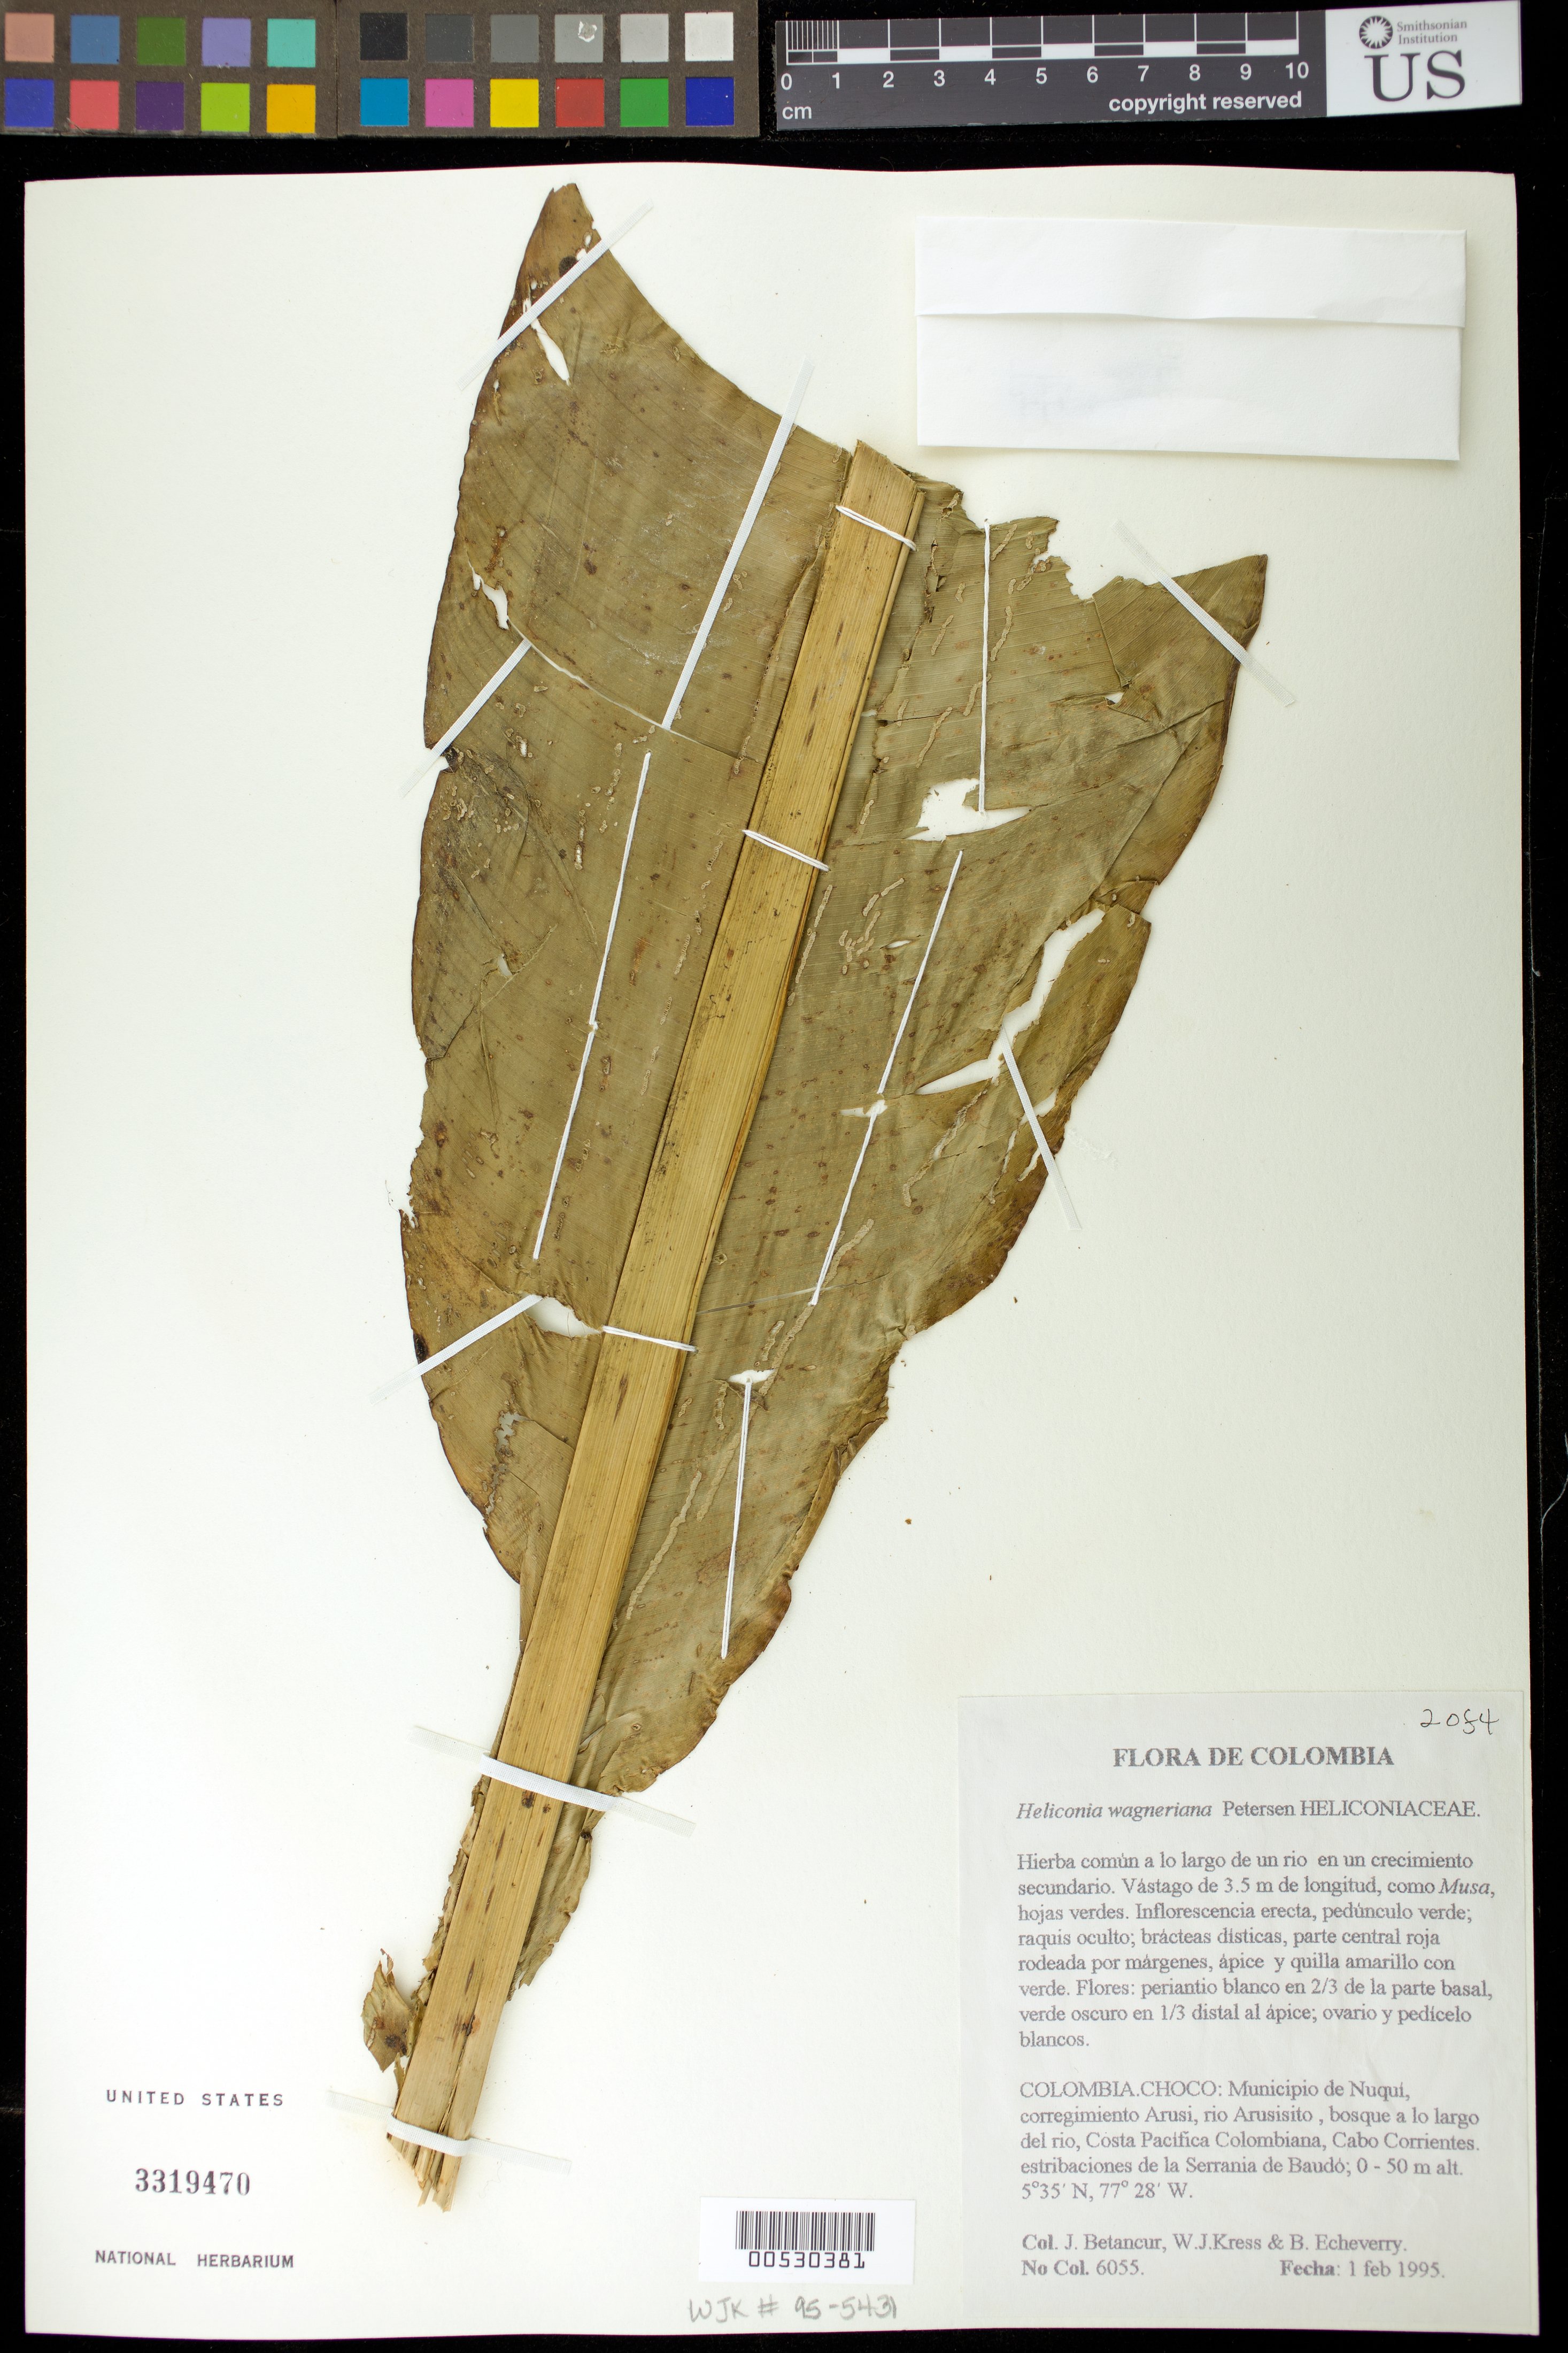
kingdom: Plantae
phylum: Tracheophyta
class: Liliopsida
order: Zingiberales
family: Heliconiaceae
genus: Heliconia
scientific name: Heliconia wagneriana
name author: Petersen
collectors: J. C. Betancur, W. J. Kress & B. Echeverry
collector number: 6055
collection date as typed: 01 Feb 1995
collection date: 1995-02-01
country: Colombia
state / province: Chocó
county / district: Nuqui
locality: Rio Arusicito, just south of Arusi.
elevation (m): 0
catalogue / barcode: US 3319470